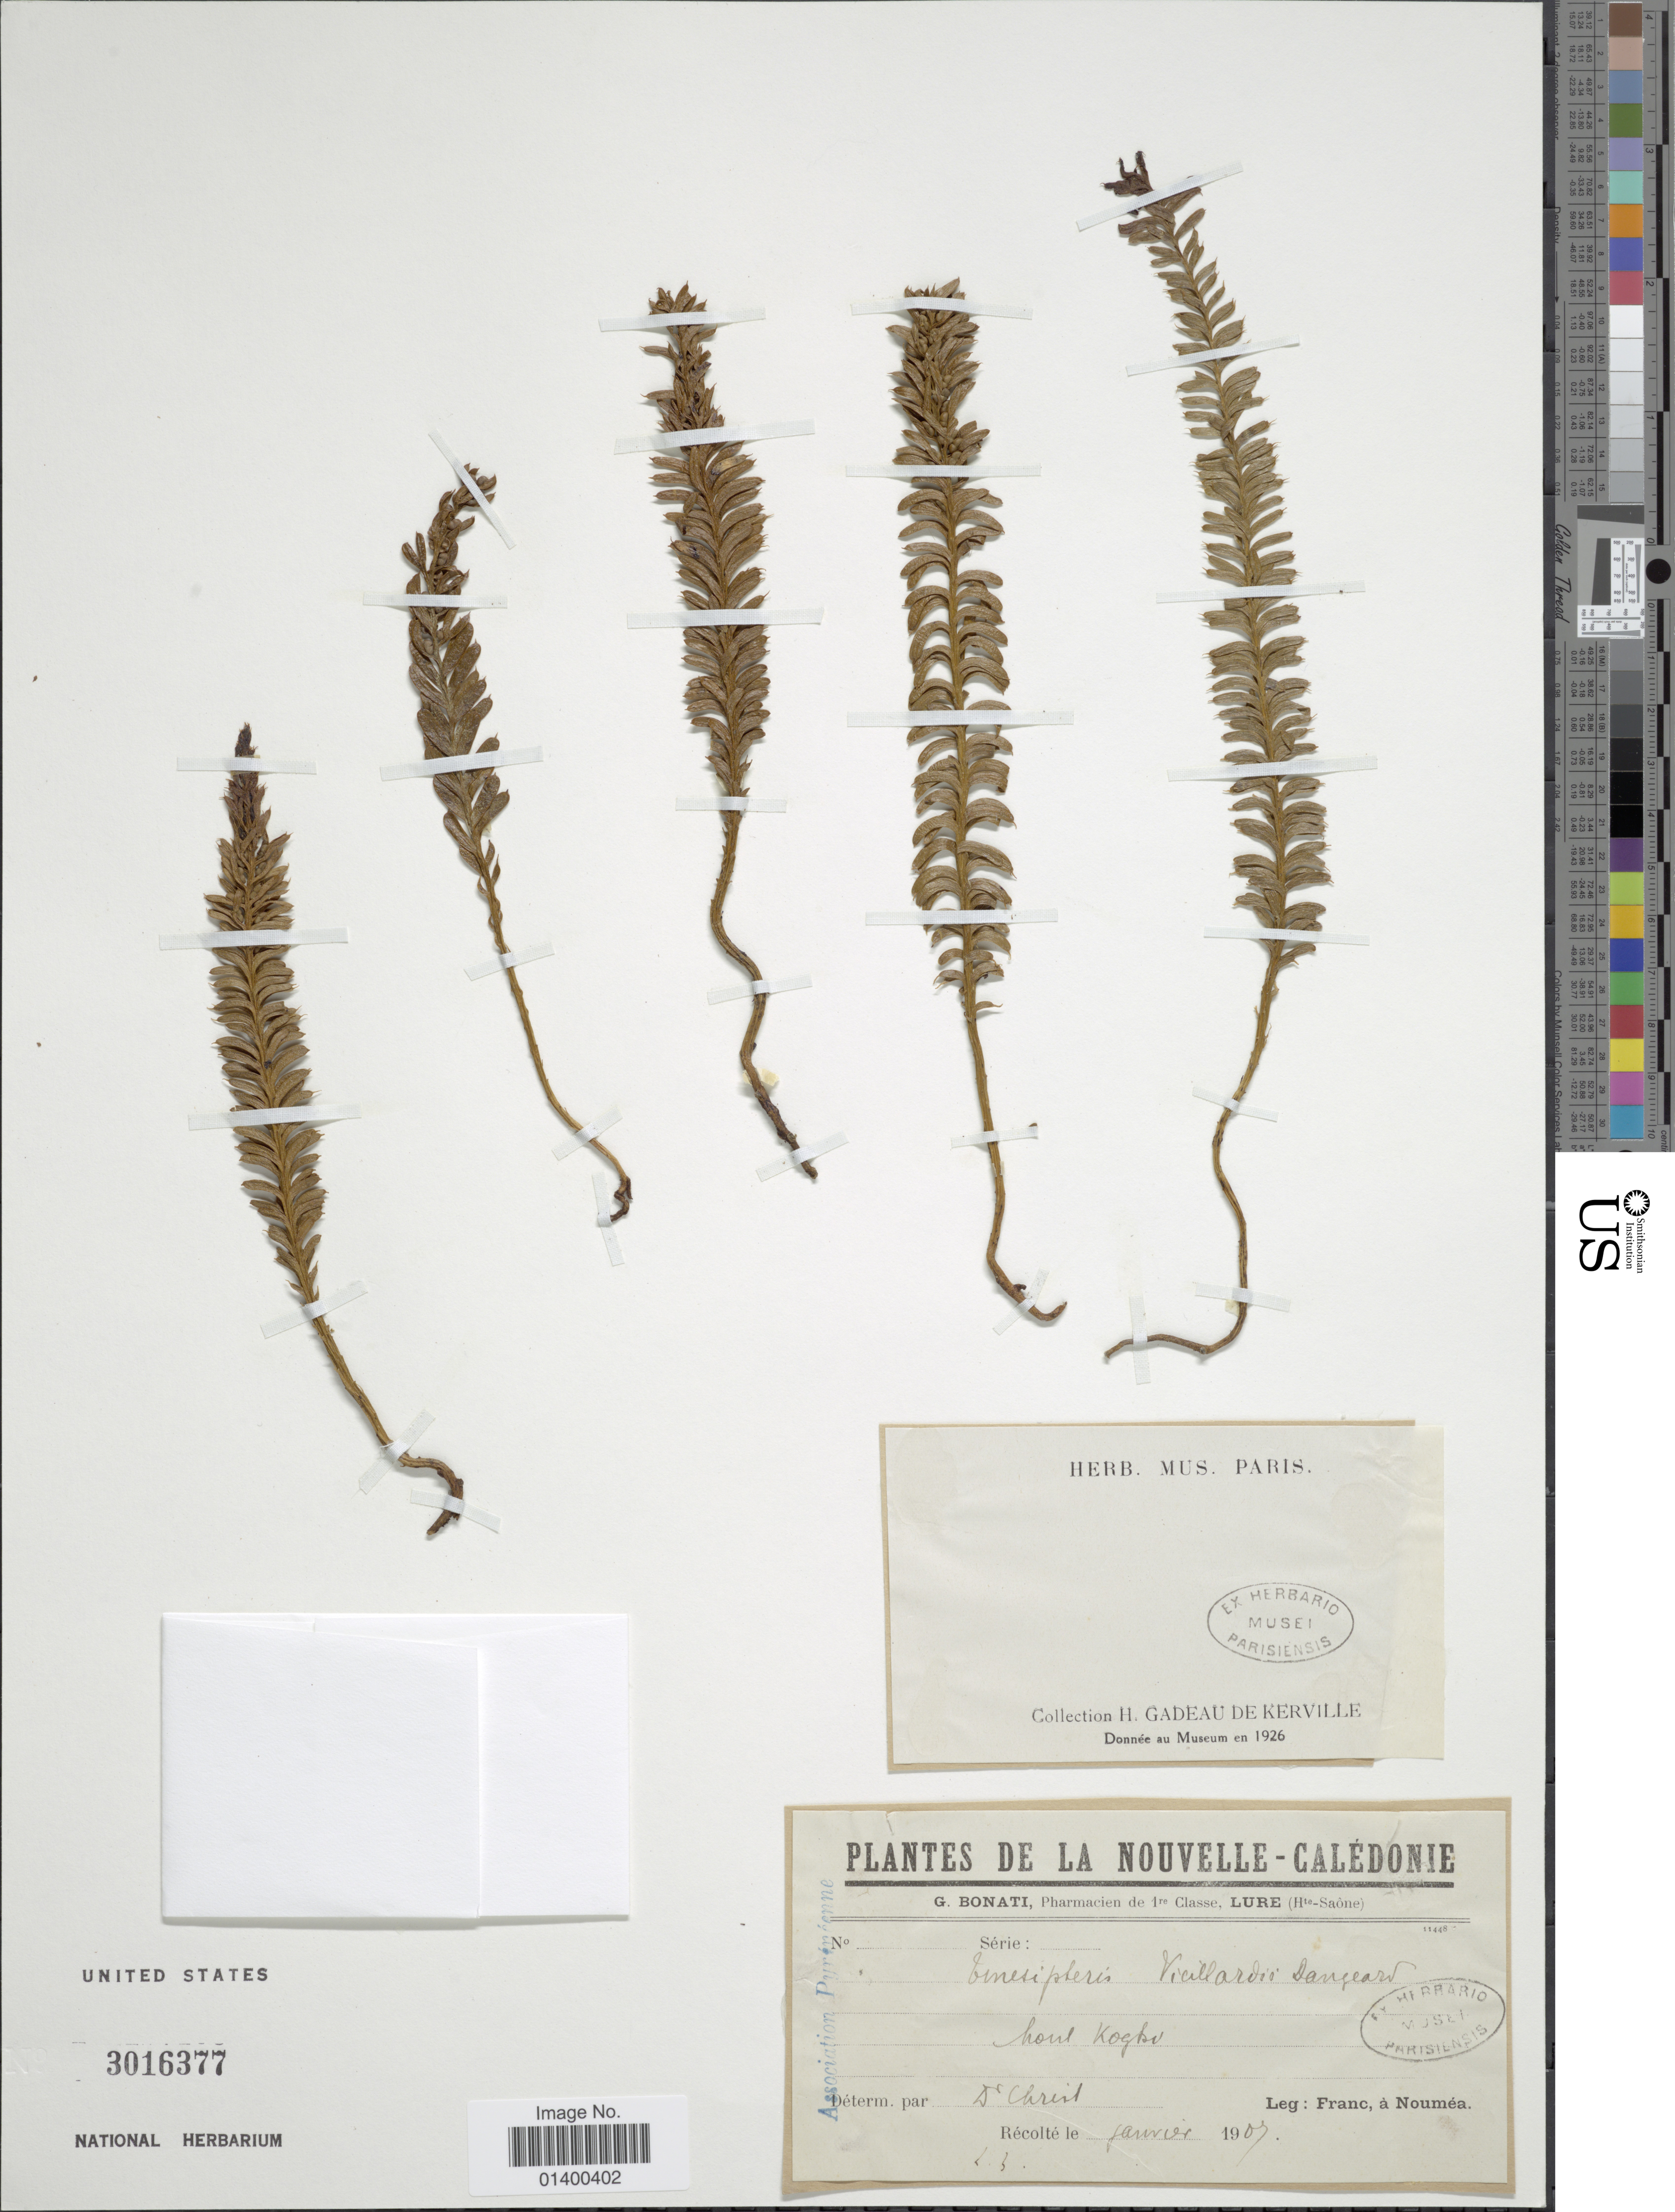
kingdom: Plantae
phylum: Tracheophyta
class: Polypodiopsida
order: Psilotales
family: Psilotaceae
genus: Tmesipteris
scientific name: Tmesipteris tannensis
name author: (Spreng.) Bernh.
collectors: I. Franc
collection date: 1907-01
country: New Caledonia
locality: Mount Koghi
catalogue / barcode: US 3016377